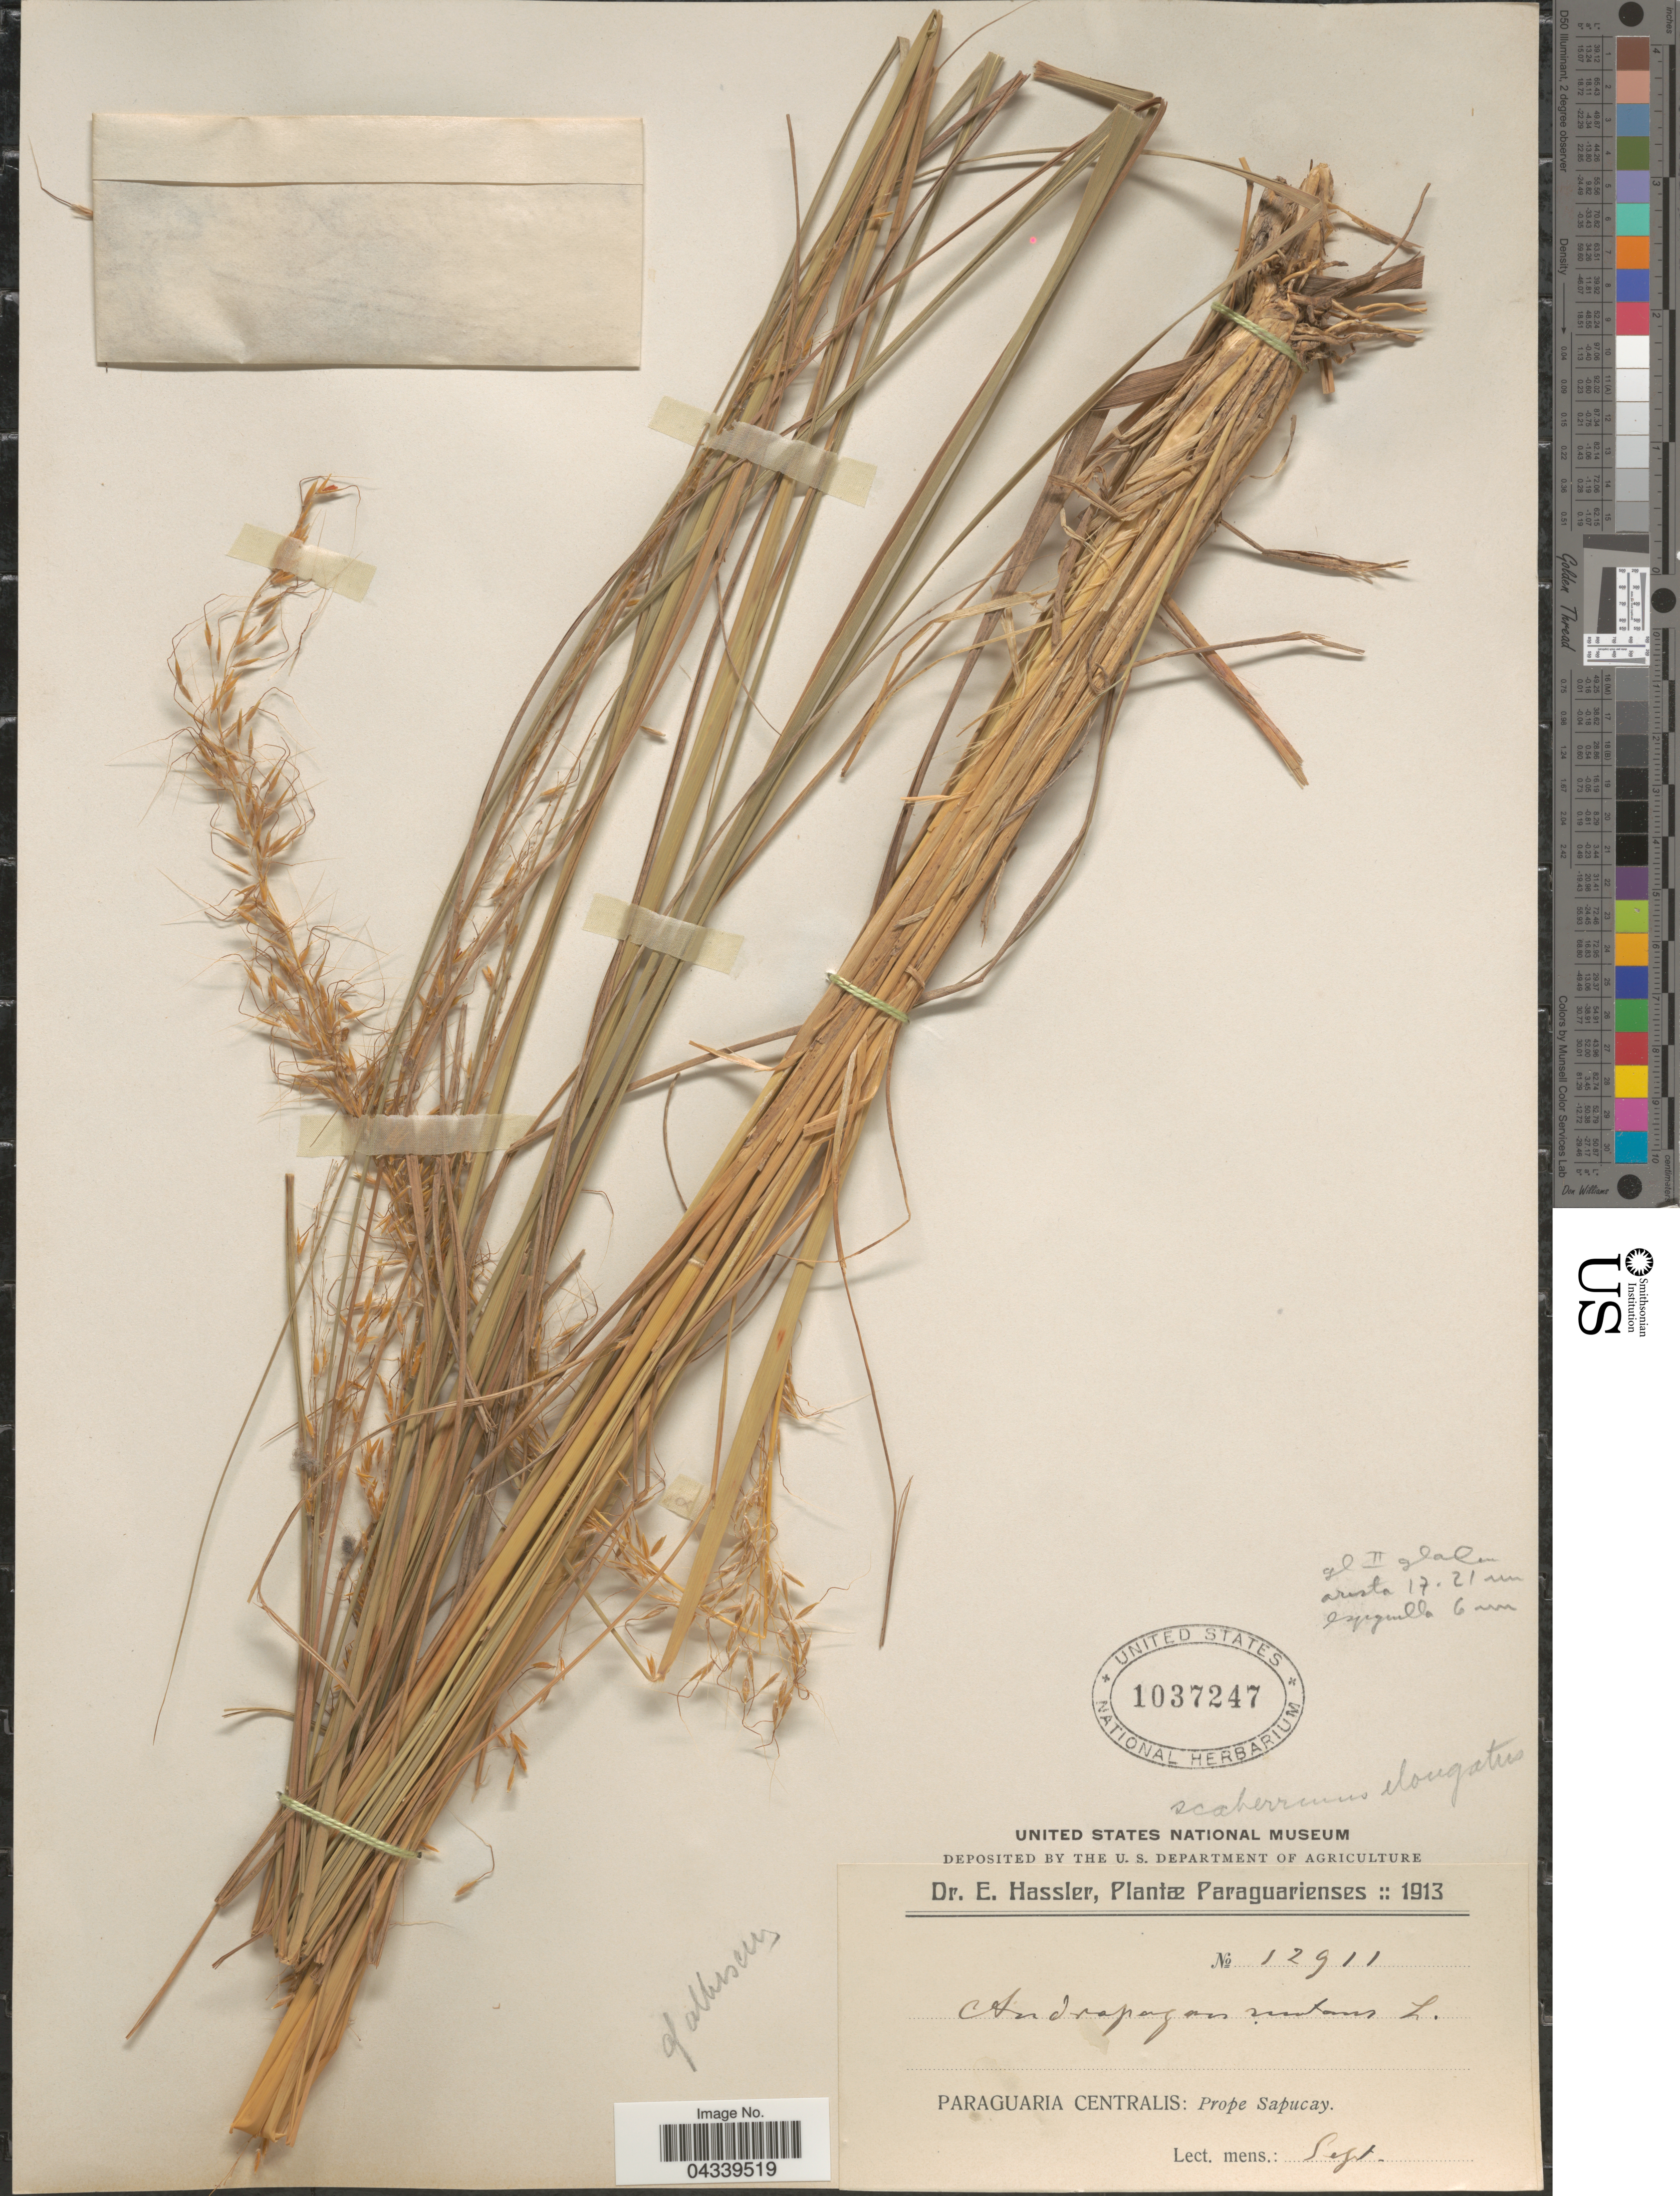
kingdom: Plantae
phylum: Tracheophyta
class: Liliopsida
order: Poales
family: Poaceae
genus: Sorghastrum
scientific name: Sorghastrum pellitum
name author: (Hack.) Parodi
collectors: E. Hassler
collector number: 12911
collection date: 1913-09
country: Paraguay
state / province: Paraguari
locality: Paraguaria Centralis: Prope Sapucay.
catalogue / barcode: US 1037247